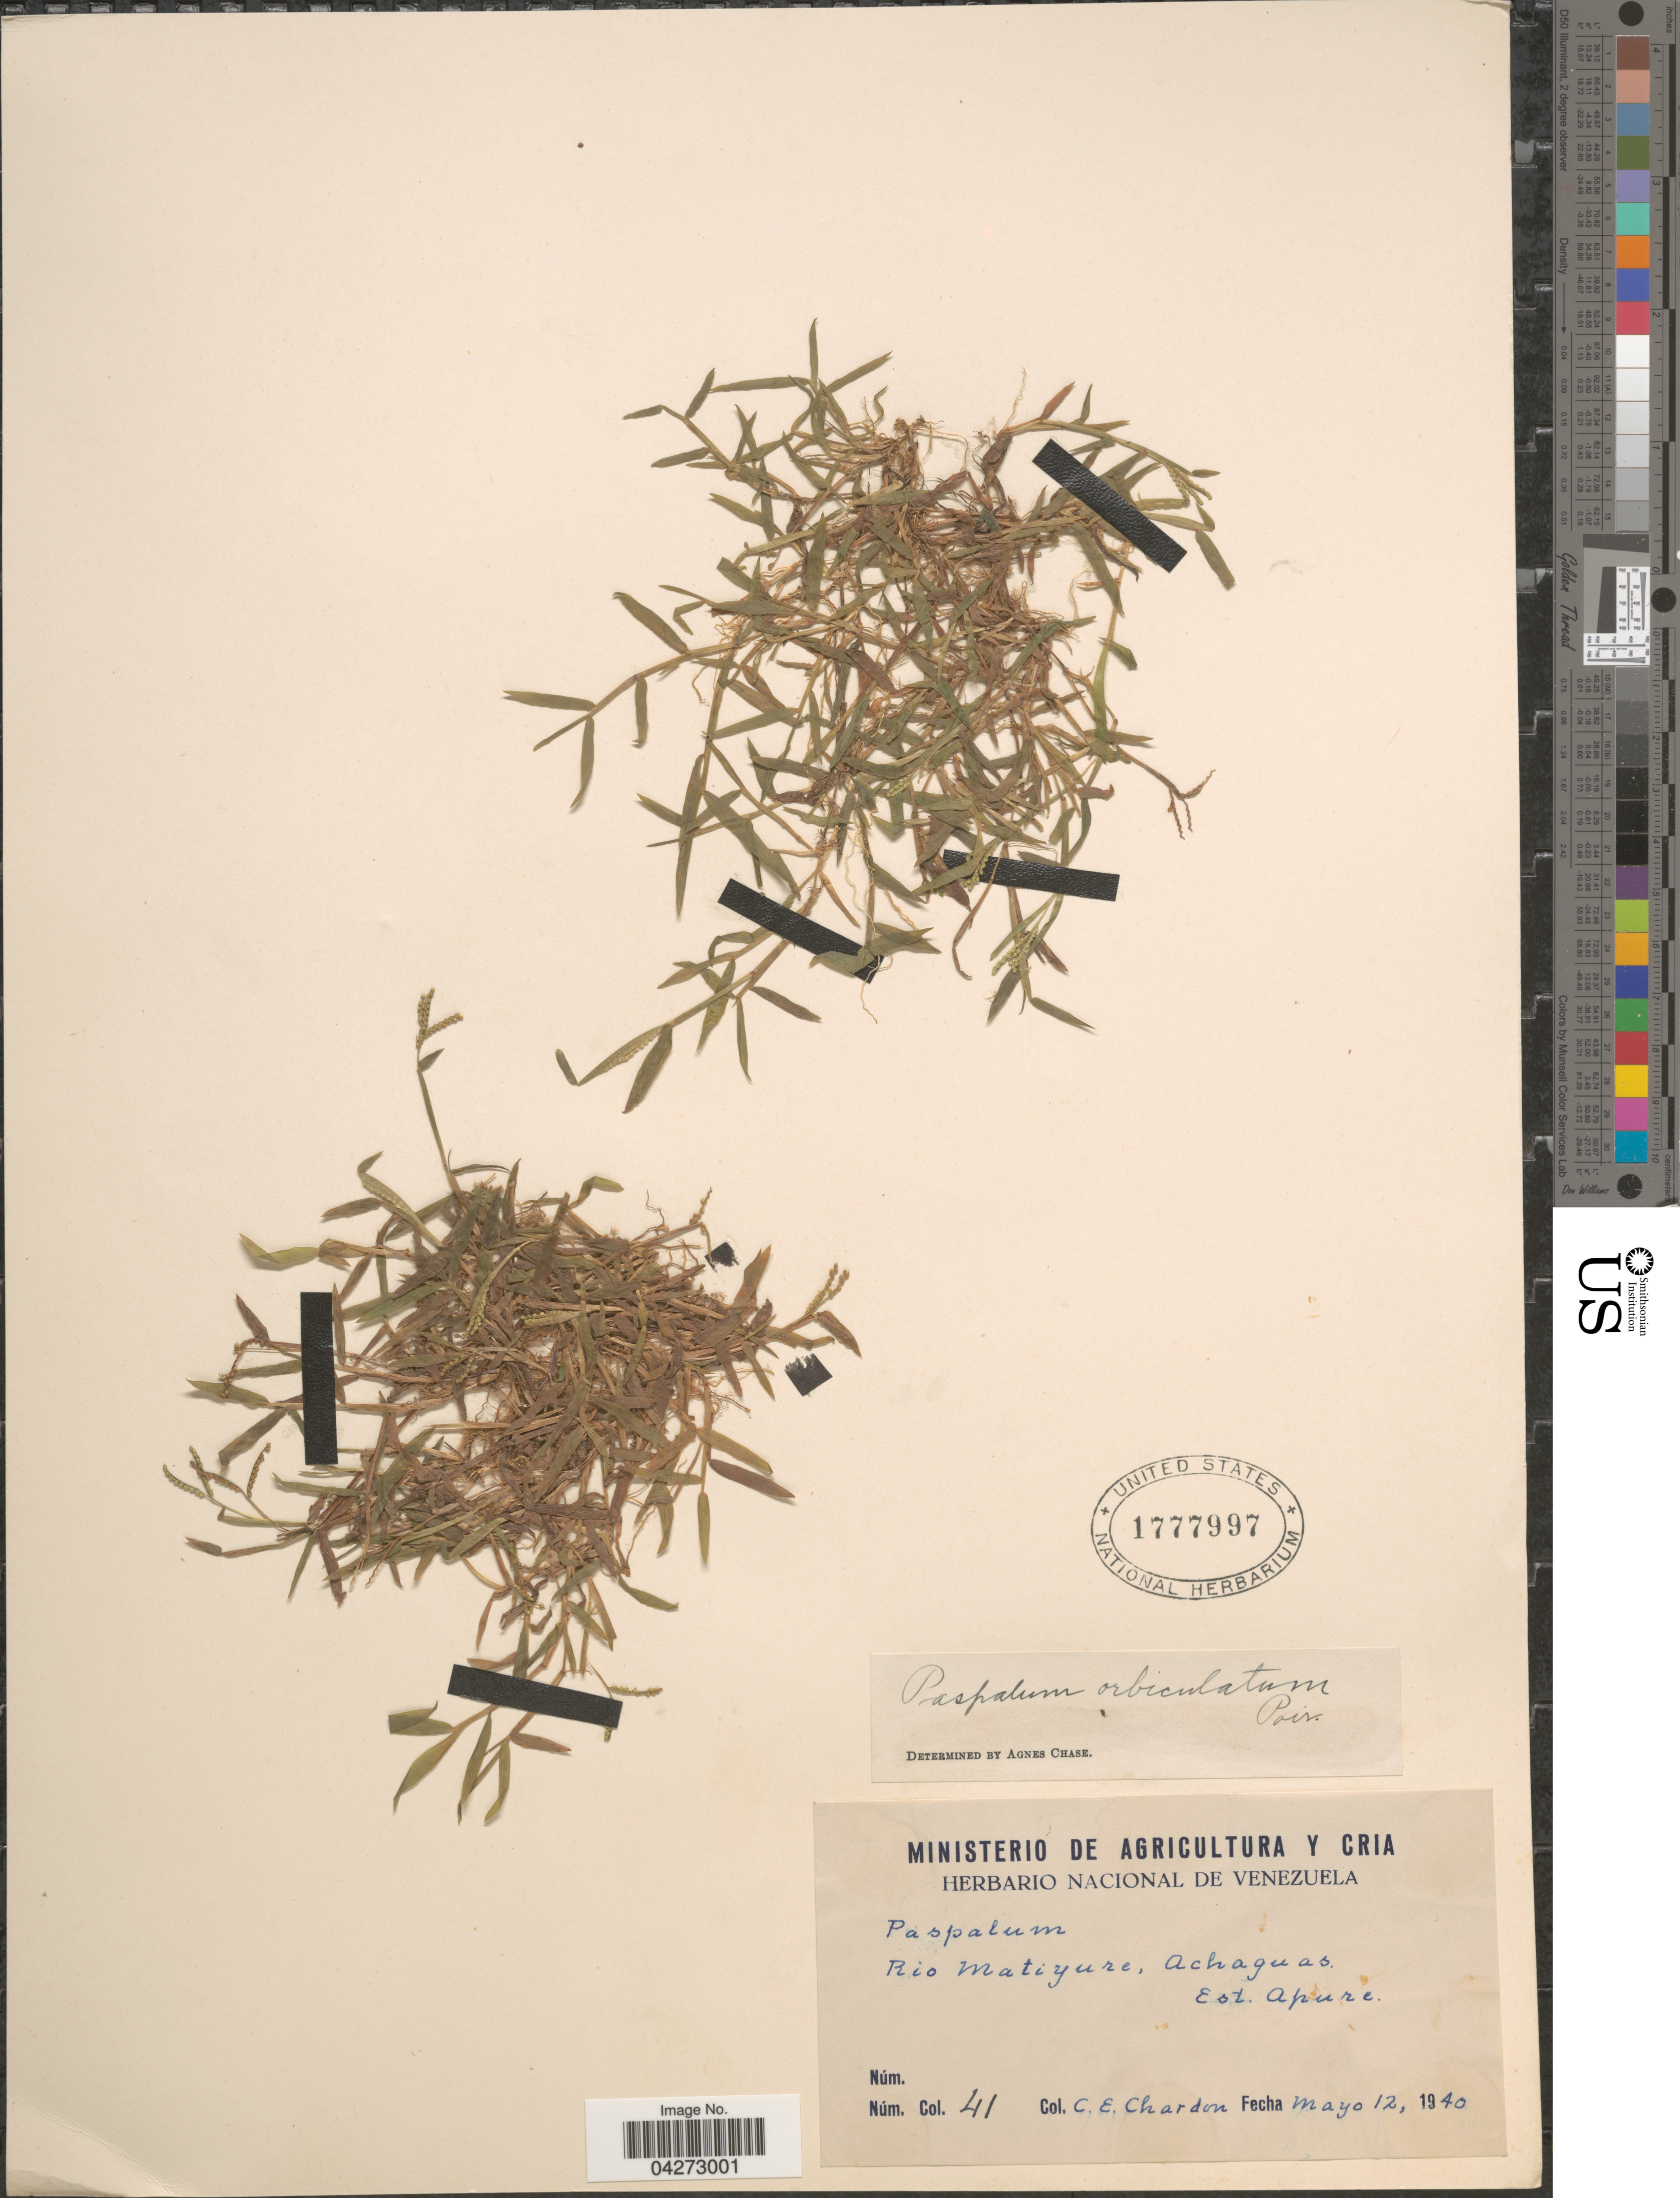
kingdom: Plantae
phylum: Tracheophyta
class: Liliopsida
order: Poales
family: Poaceae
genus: Paspalum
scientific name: Paspalum orbiculatum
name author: Poir.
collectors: C. E. Chardón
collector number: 41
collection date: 1940-05-12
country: Venezuela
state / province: Apure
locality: Rio Matiyure, Achaguas.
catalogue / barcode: US 1777997